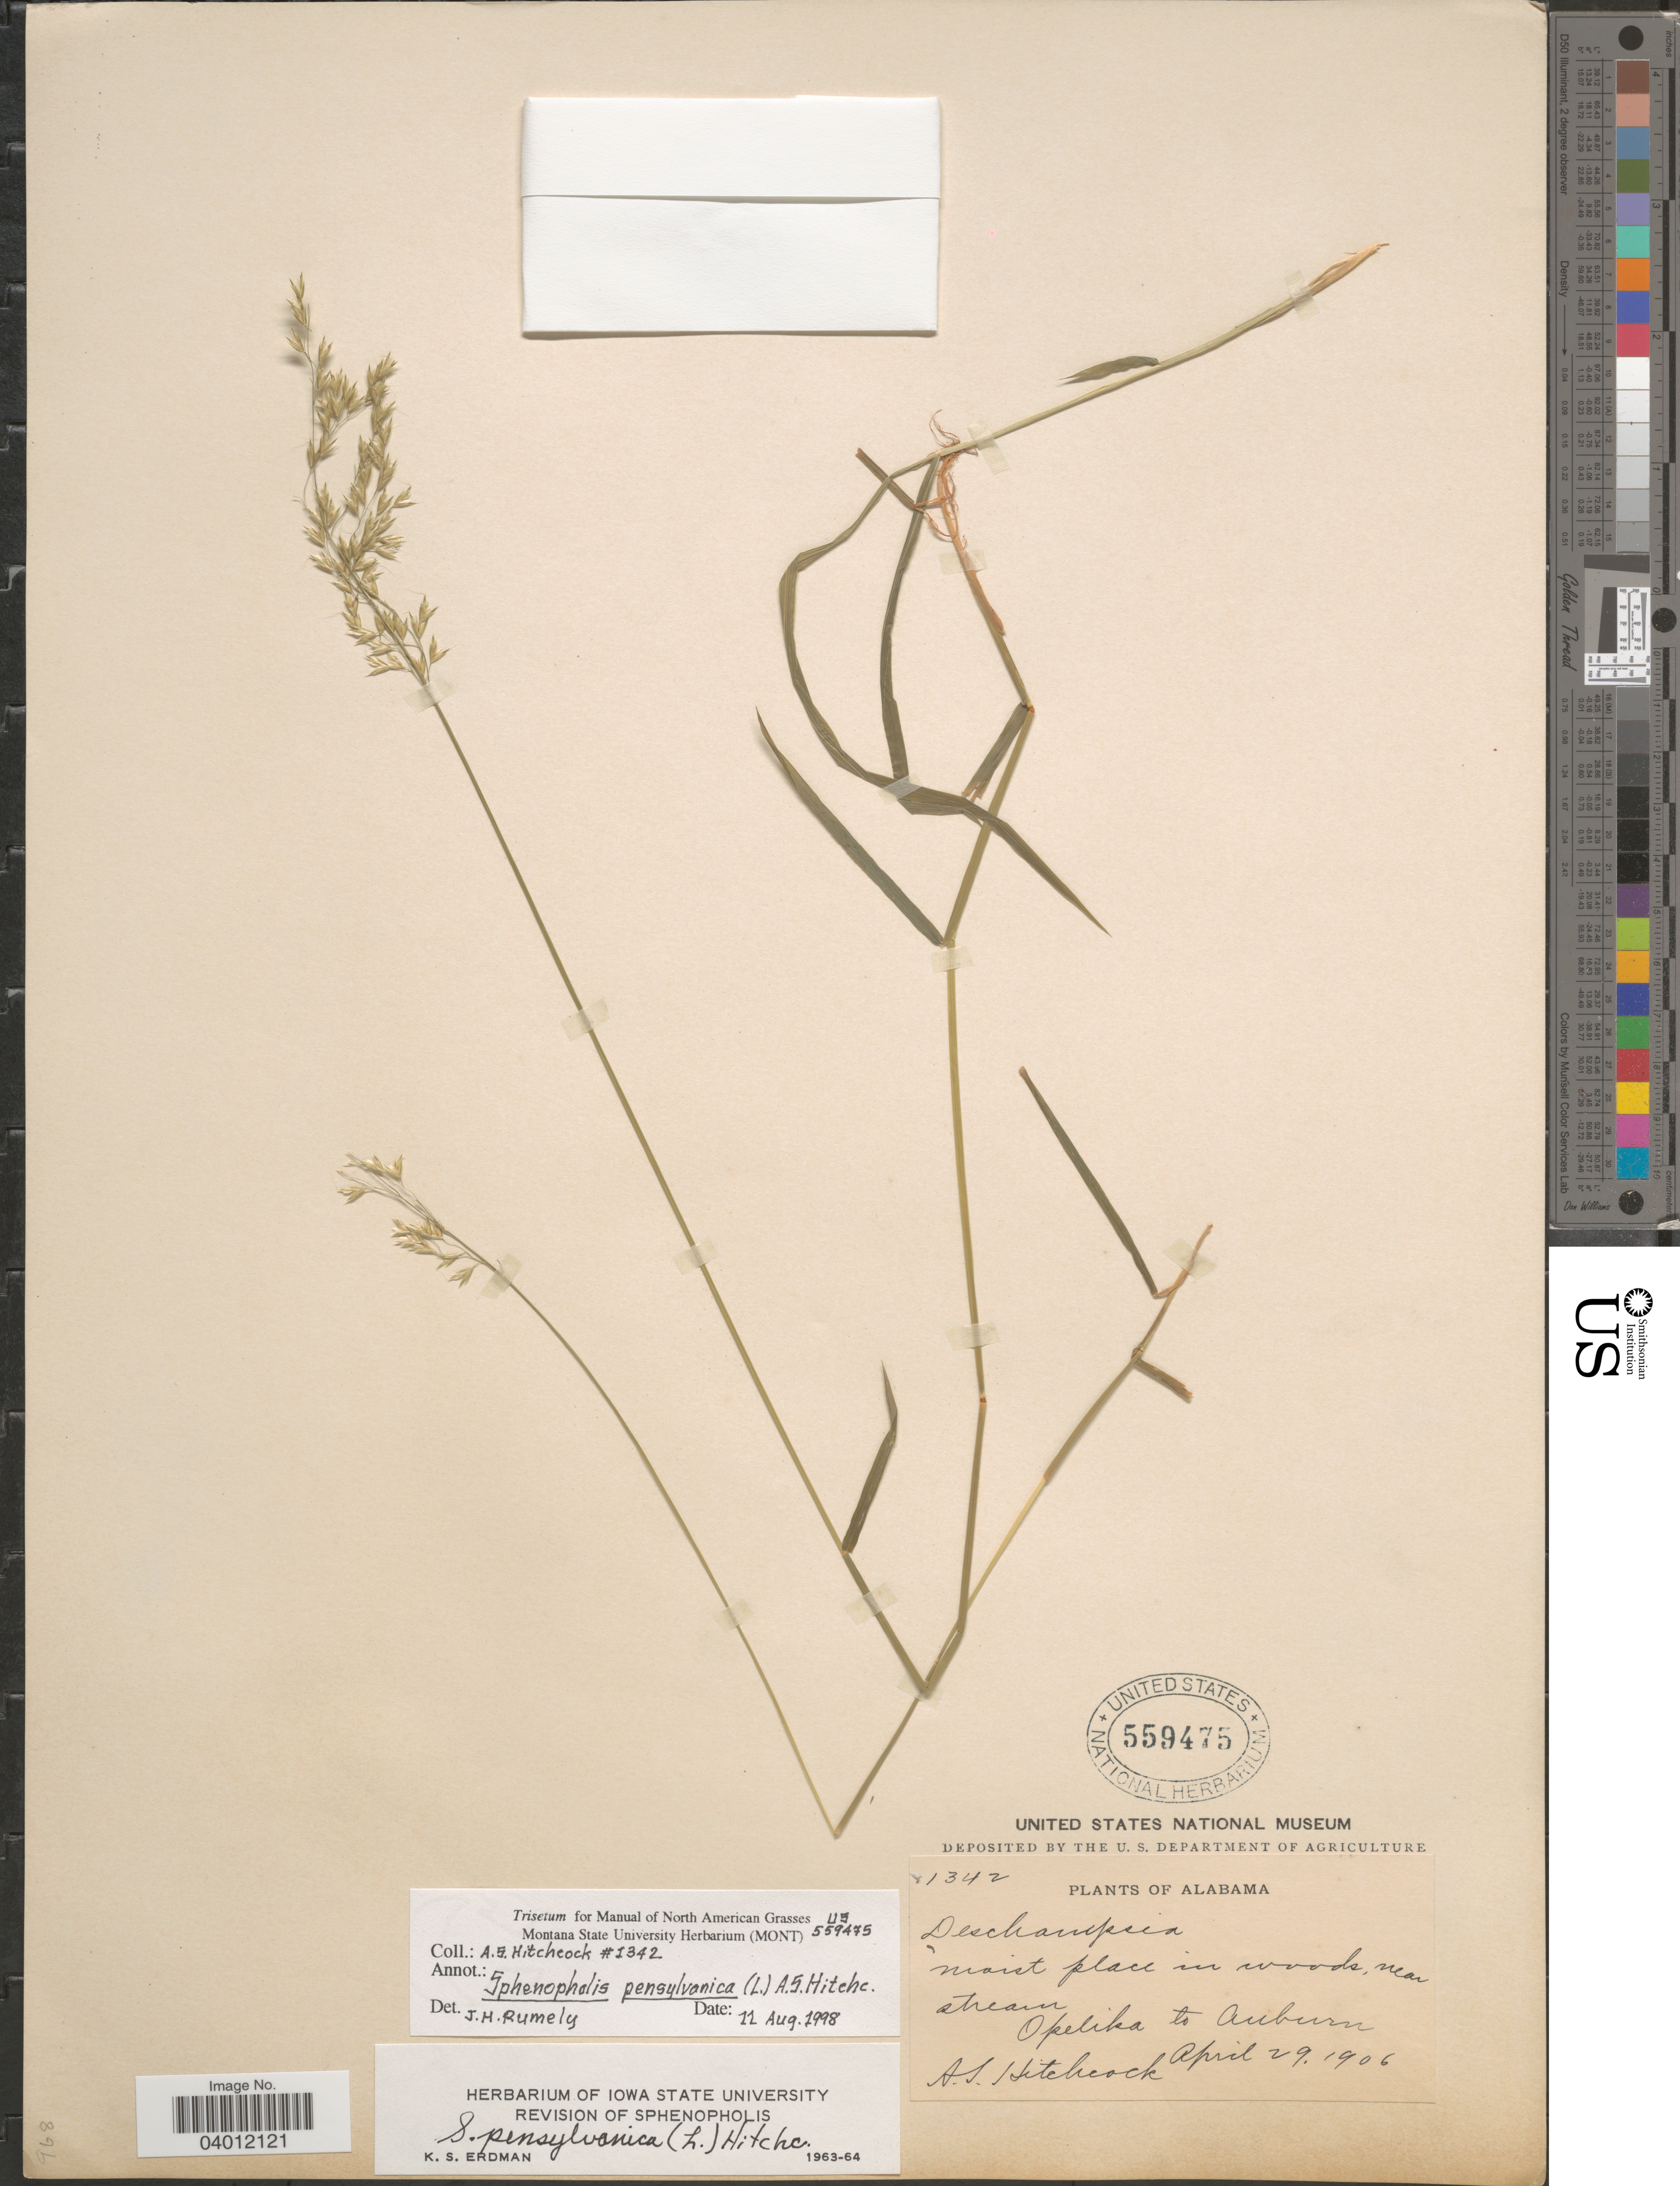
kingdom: Plantae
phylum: Tracheophyta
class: Liliopsida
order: Poales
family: Poaceae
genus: Sphenopholis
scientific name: Sphenopholis pensylvanica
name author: (L.) Hitchc.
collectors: A. S. Hitchcock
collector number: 1342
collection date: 1906-04-29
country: United States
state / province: Alabama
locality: Moist place in woods, near stream, Opelika to Auburn.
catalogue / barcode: US 559475